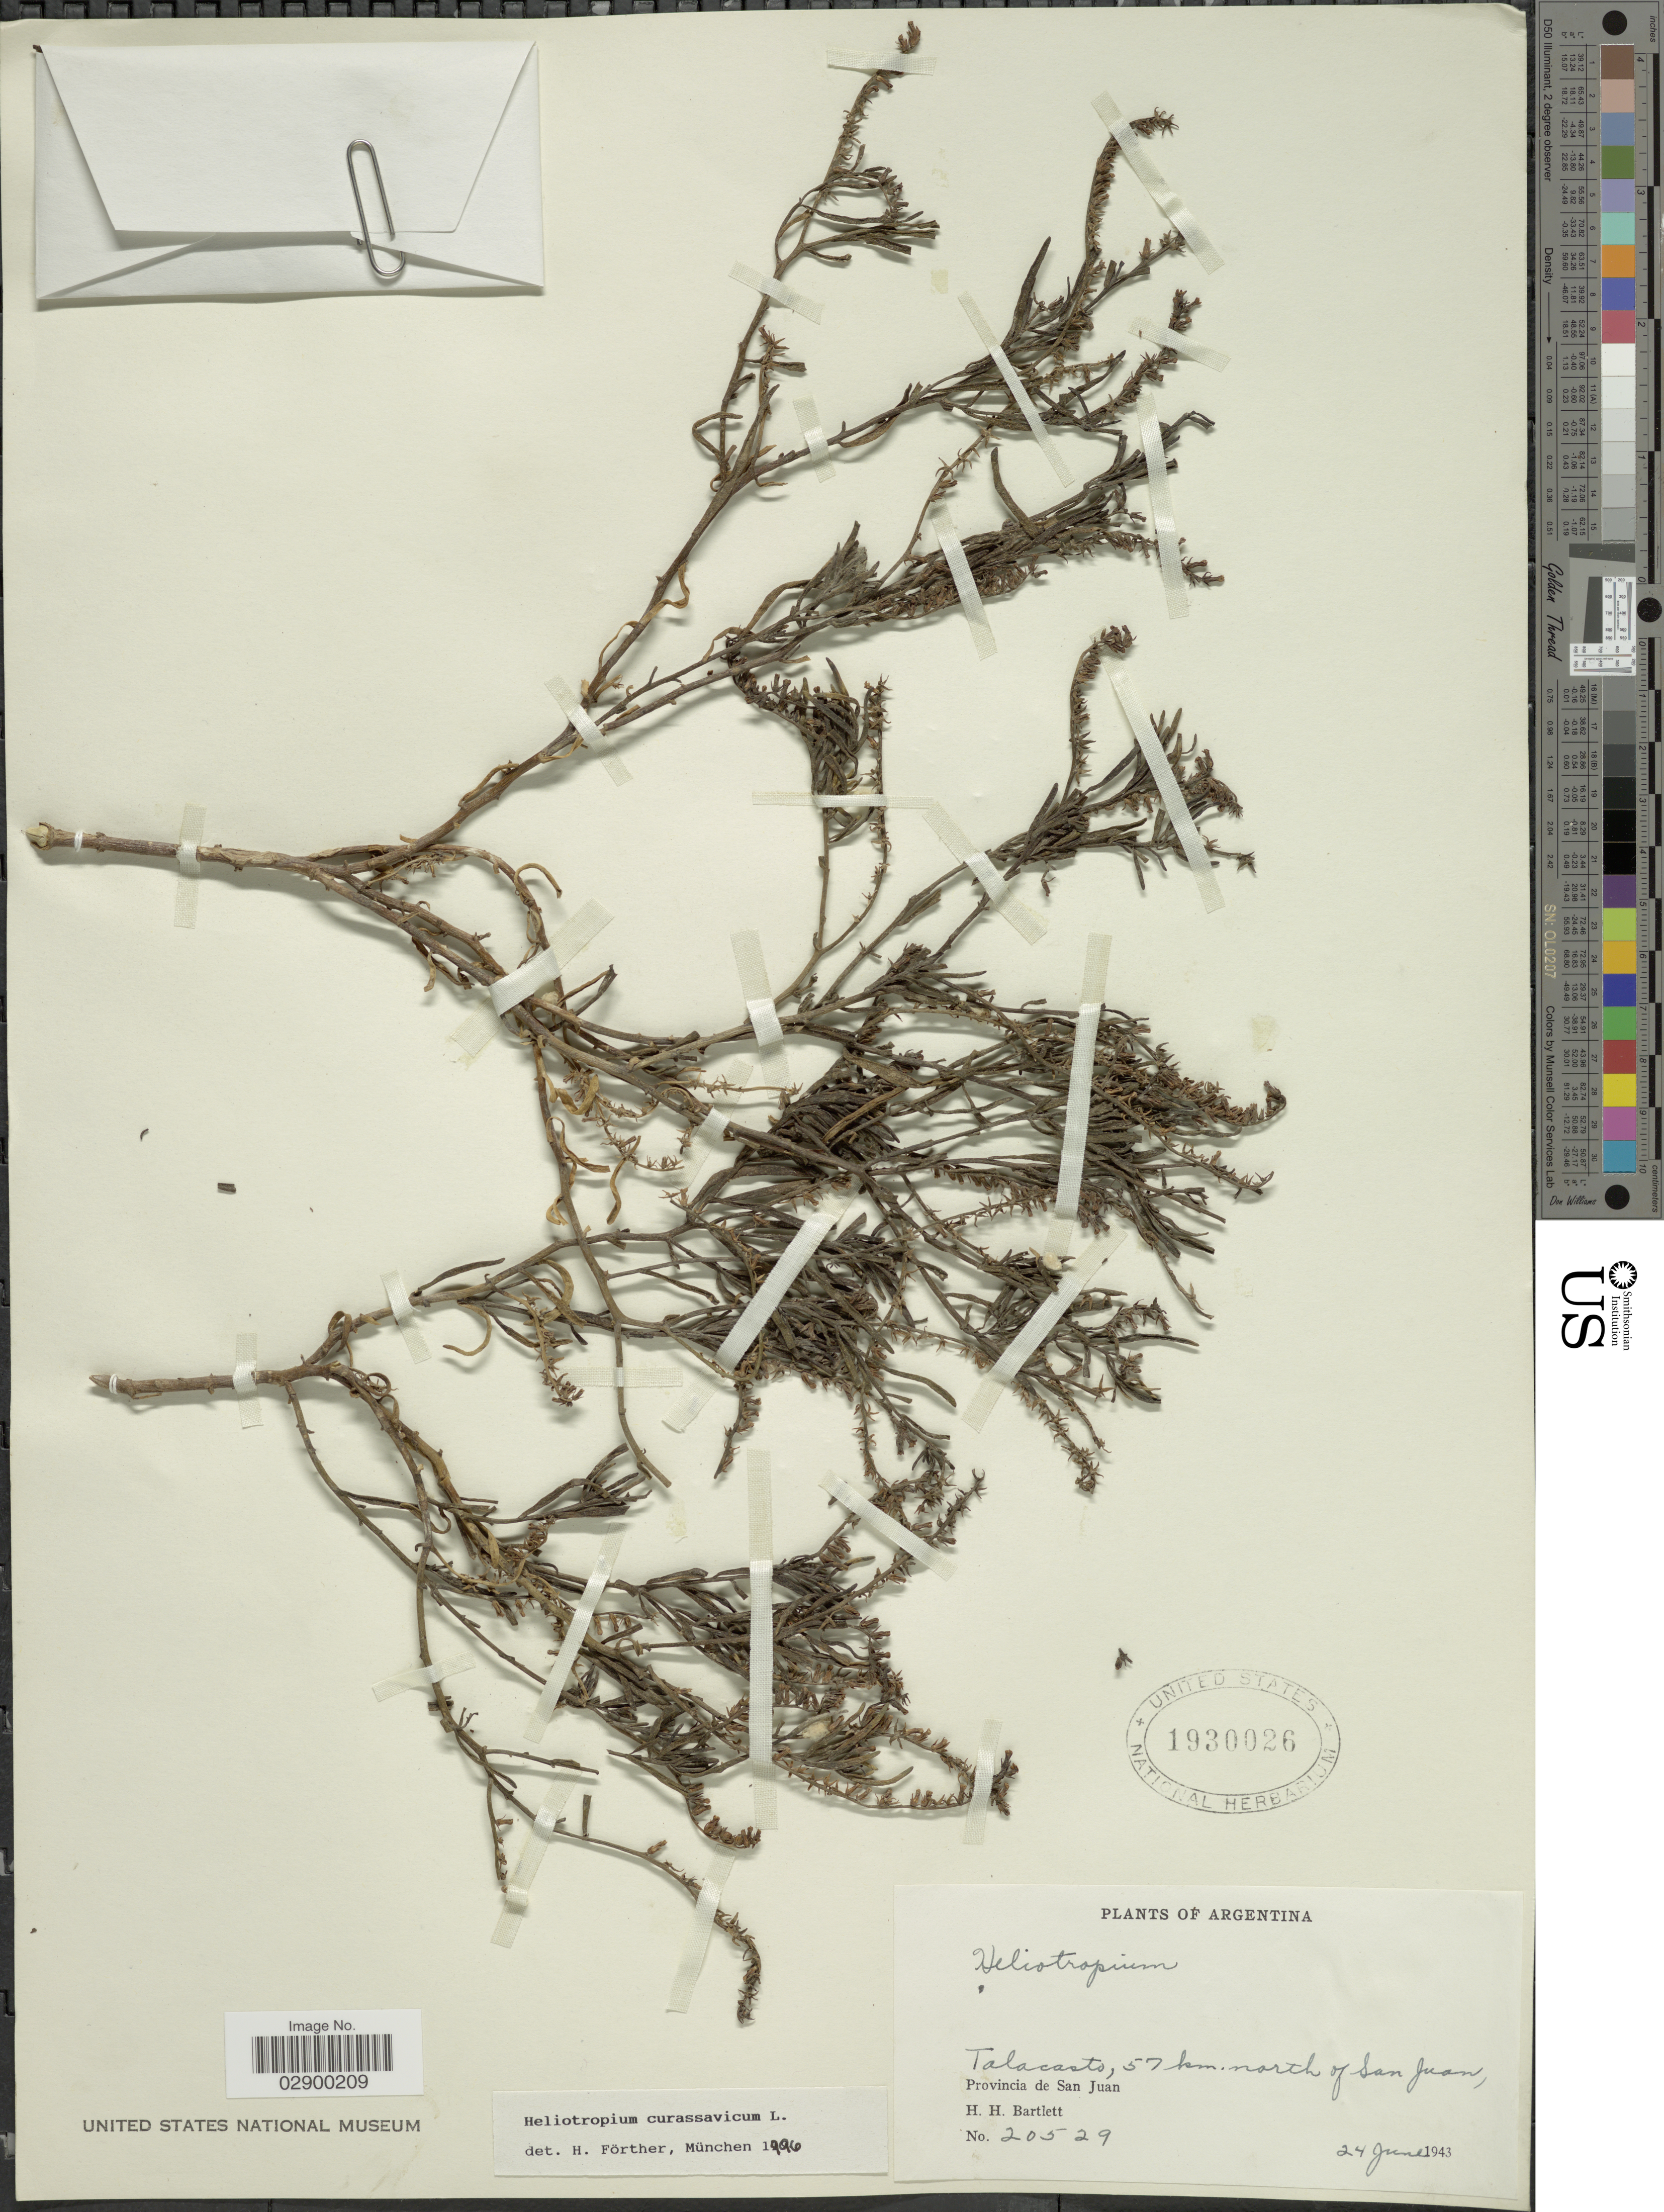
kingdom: Plantae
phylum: Tracheophyta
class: Magnoliopsida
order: Boraginales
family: Heliotropiaceae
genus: Heliotropium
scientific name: Heliotropium curassavicum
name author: L.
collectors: H. H. Bartlett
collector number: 20529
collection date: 1943-06-24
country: Argentina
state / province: San Juan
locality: Talacasto, 57 km. north of San Juan, Provincia de San Juan.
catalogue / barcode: US 1930026